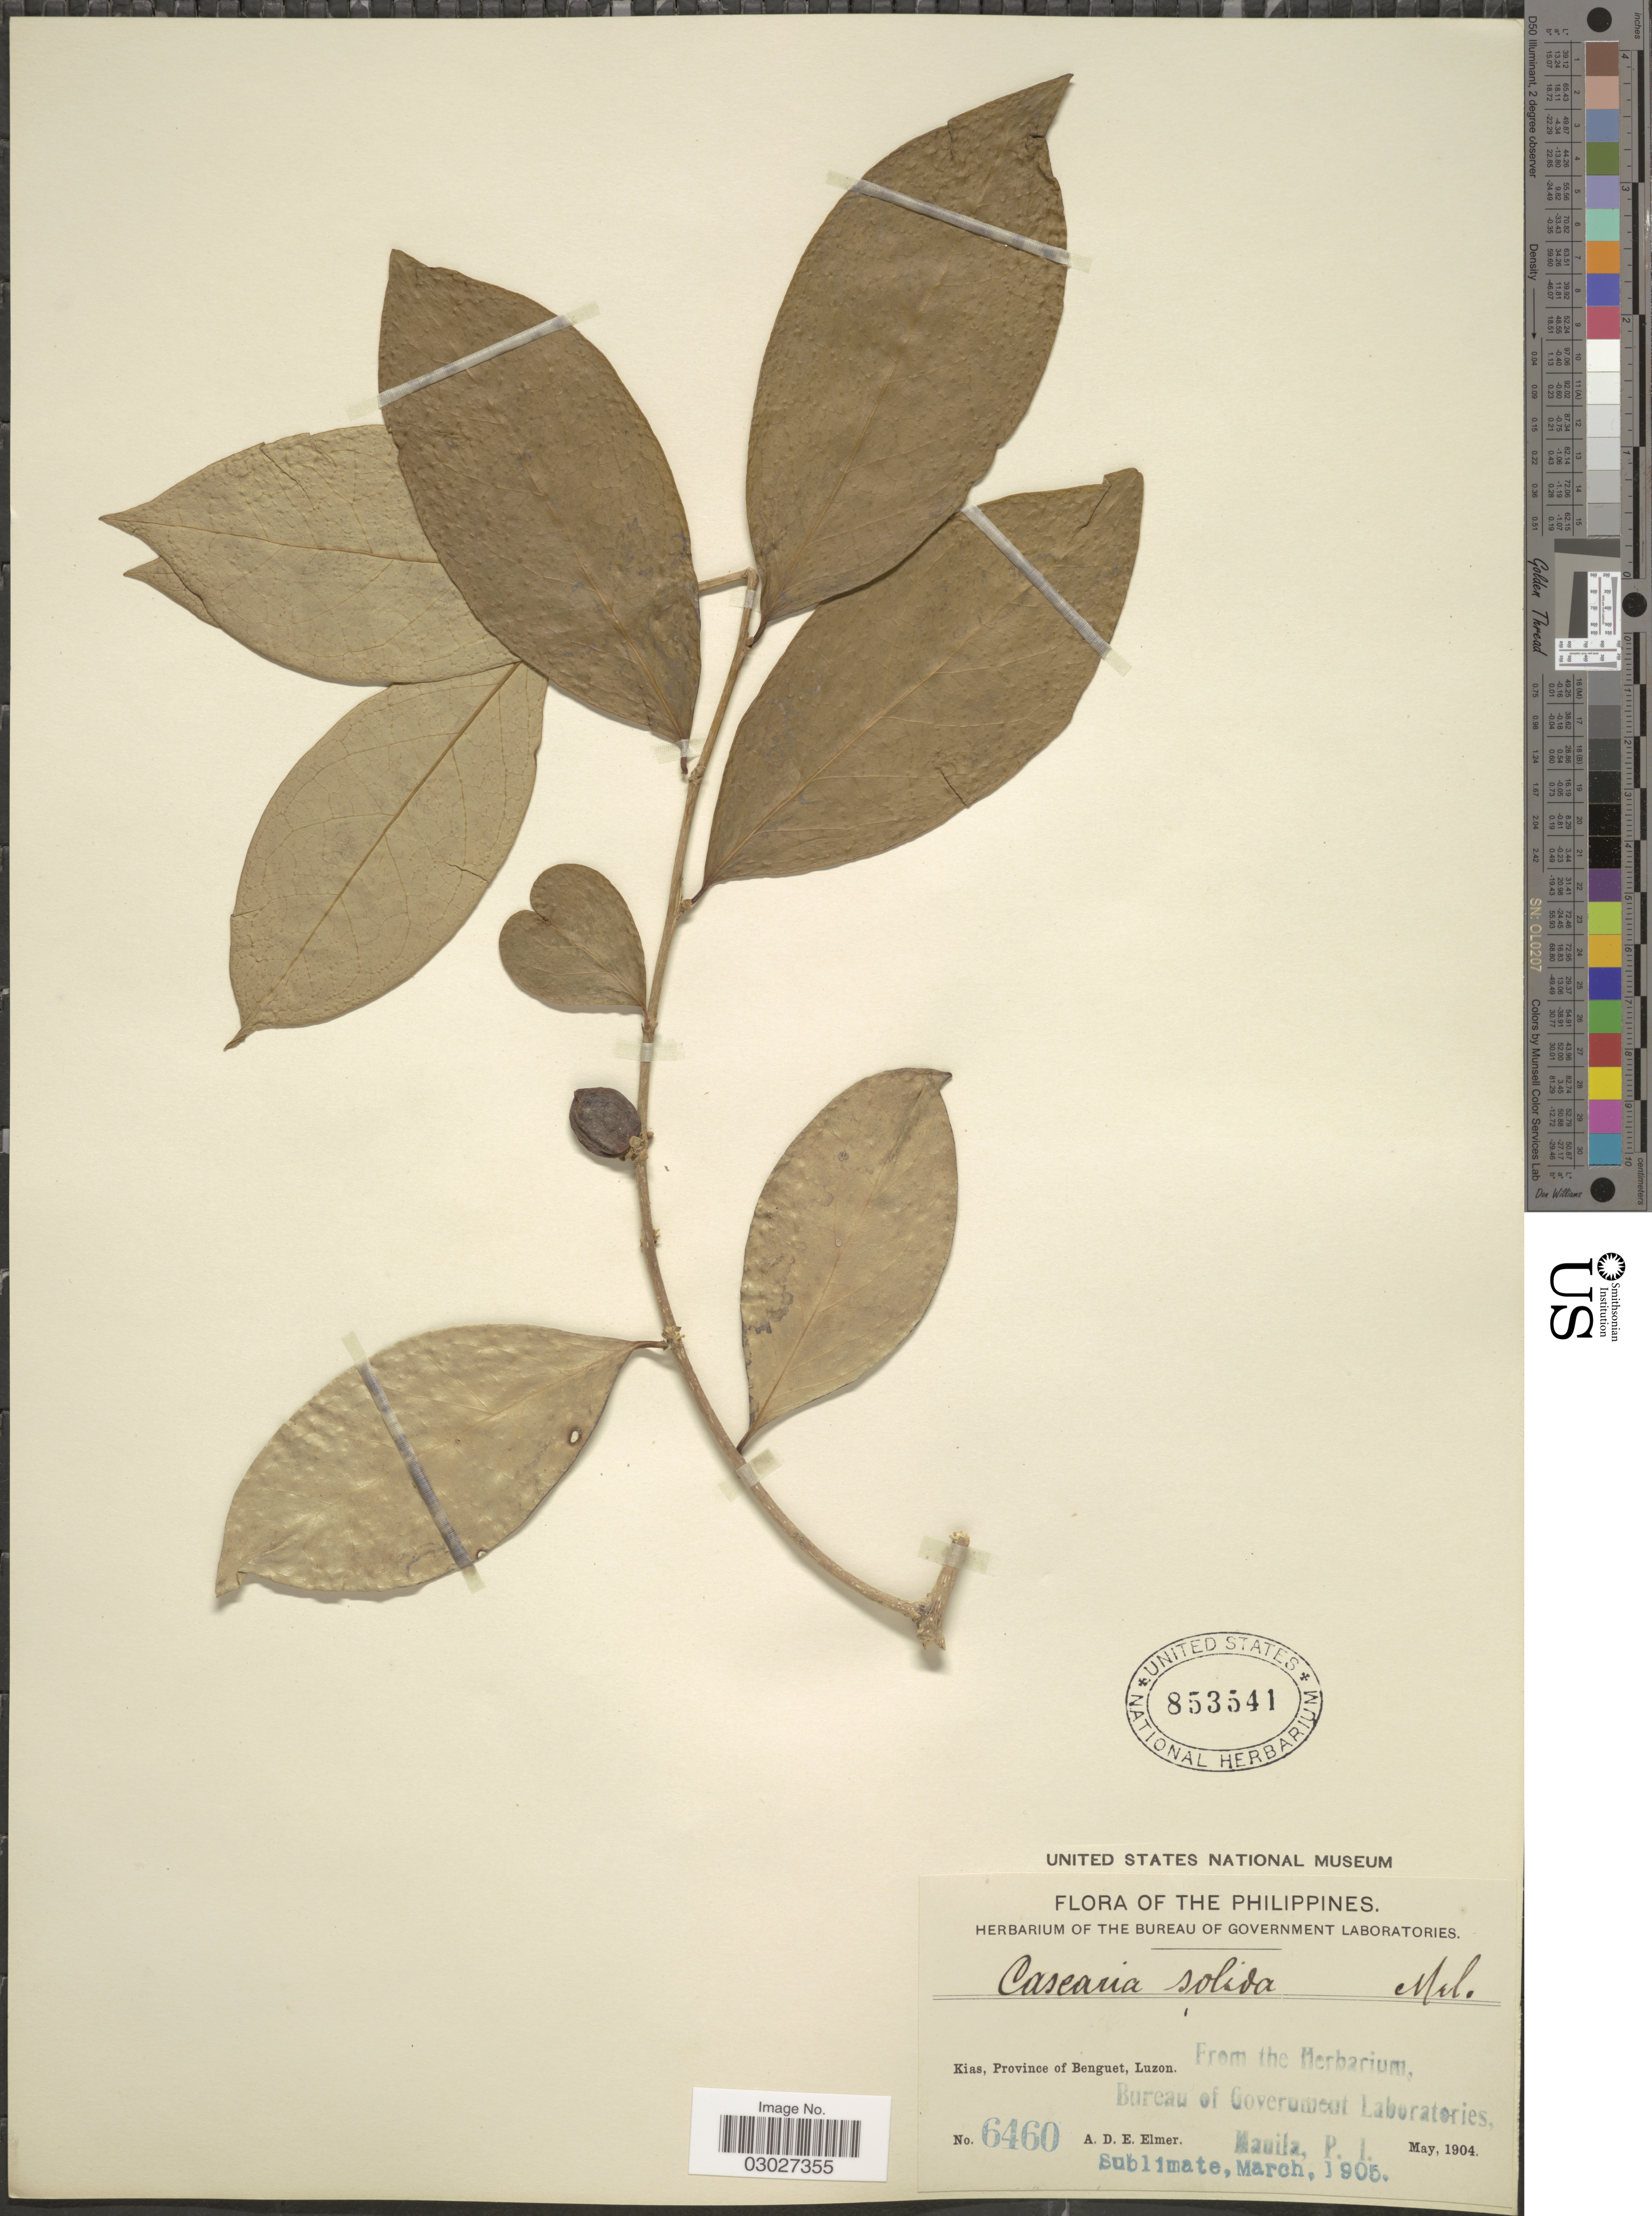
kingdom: Plantae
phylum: Tracheophyta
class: Magnoliopsida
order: Malpighiales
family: Salicaceae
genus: Casearia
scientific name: Casearia trivalvis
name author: (Blanco) Merr.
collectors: A. D. E. Elmer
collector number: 6460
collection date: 1904-05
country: Philippines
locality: Kias, Province of Benguet, Luzon.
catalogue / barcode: US 853541